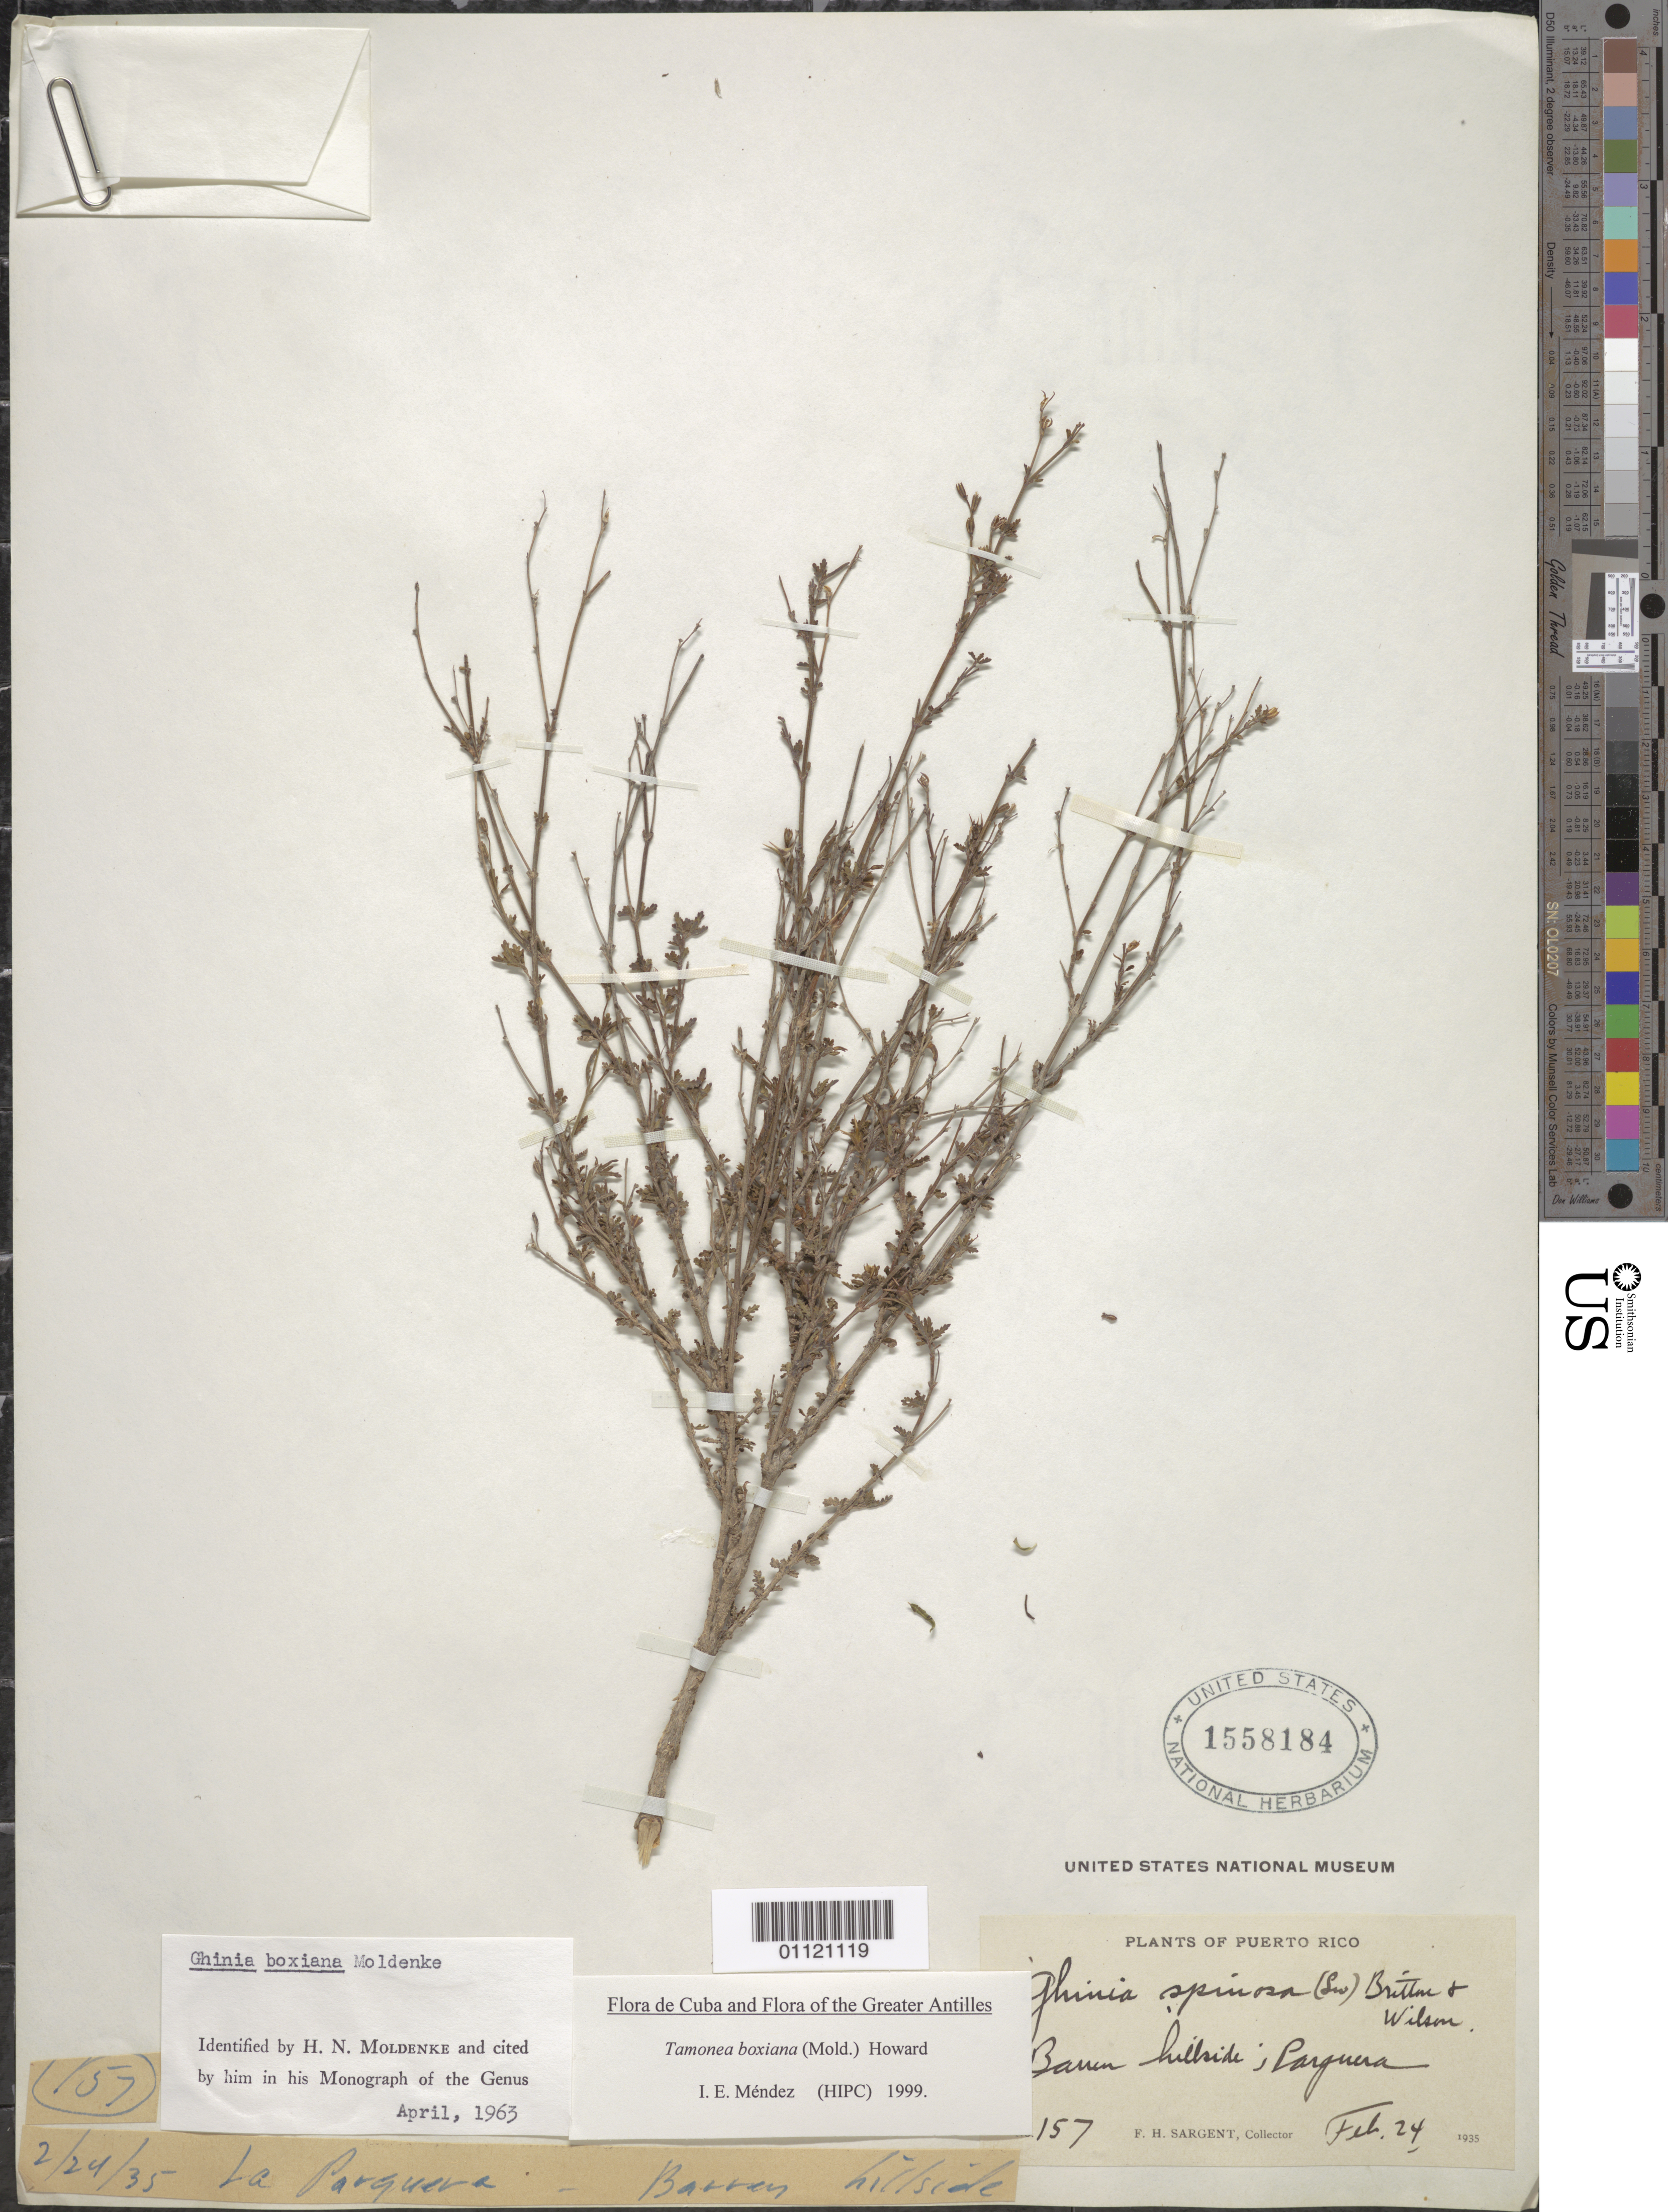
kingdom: Plantae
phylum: Tracheophyta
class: Magnoliopsida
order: Lamiales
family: Verbenaceae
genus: Tamonea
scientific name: Tamonea boxiana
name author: (Moldenke) R.A. Howard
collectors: F. H. Sargent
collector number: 157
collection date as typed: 24 Feb 1935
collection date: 1935-02-24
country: Puerto Rico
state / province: Lajas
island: Puerto Rico I.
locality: Hillside, Parguera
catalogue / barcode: US 1558184